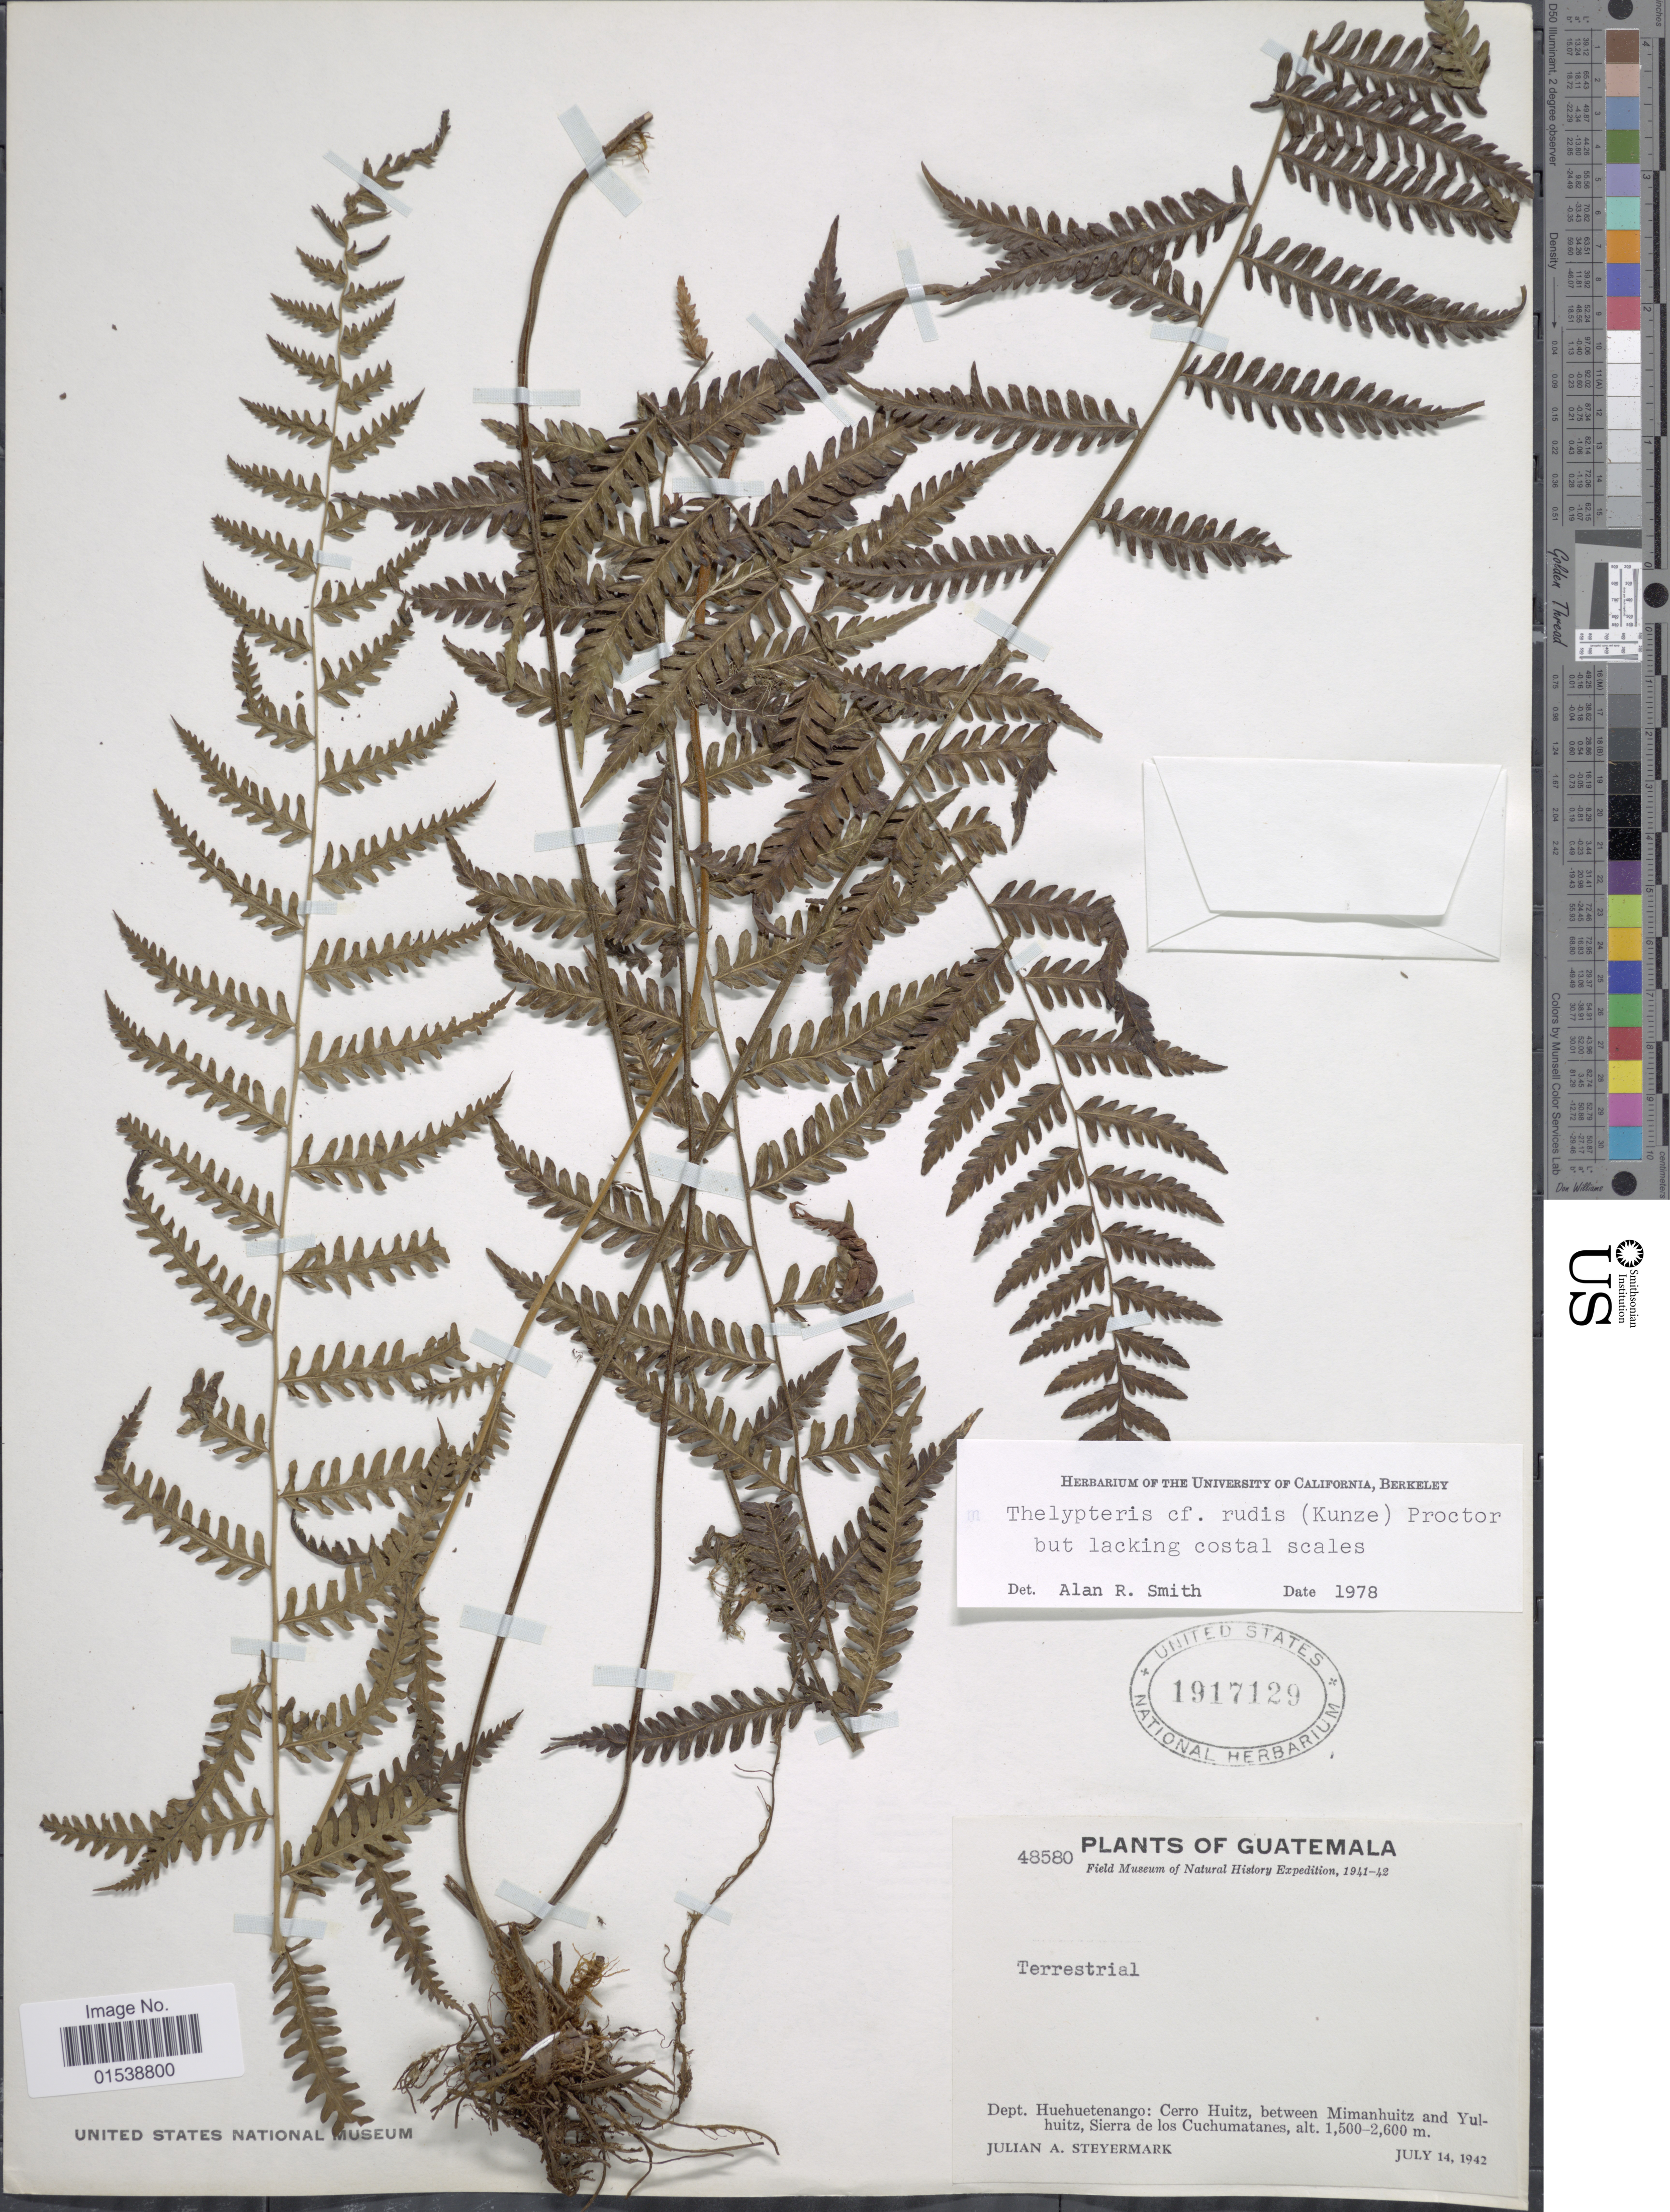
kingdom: Plantae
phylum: Tracheophyta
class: Polypodiopsida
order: Polypodiales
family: Thelypteridaceae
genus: Amauropelta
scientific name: Amauropelta rudis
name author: (Kunze) Pic. Serm.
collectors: J. Steyermark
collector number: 48580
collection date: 1942-07-14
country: Guatemala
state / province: Huehuetenango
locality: Dept. Huehuetenango: Cerro Huitz, between Mimanhuitz and Yulhuitz, Sierra de los Cuchumatanes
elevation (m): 1500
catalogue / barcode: US 1917129